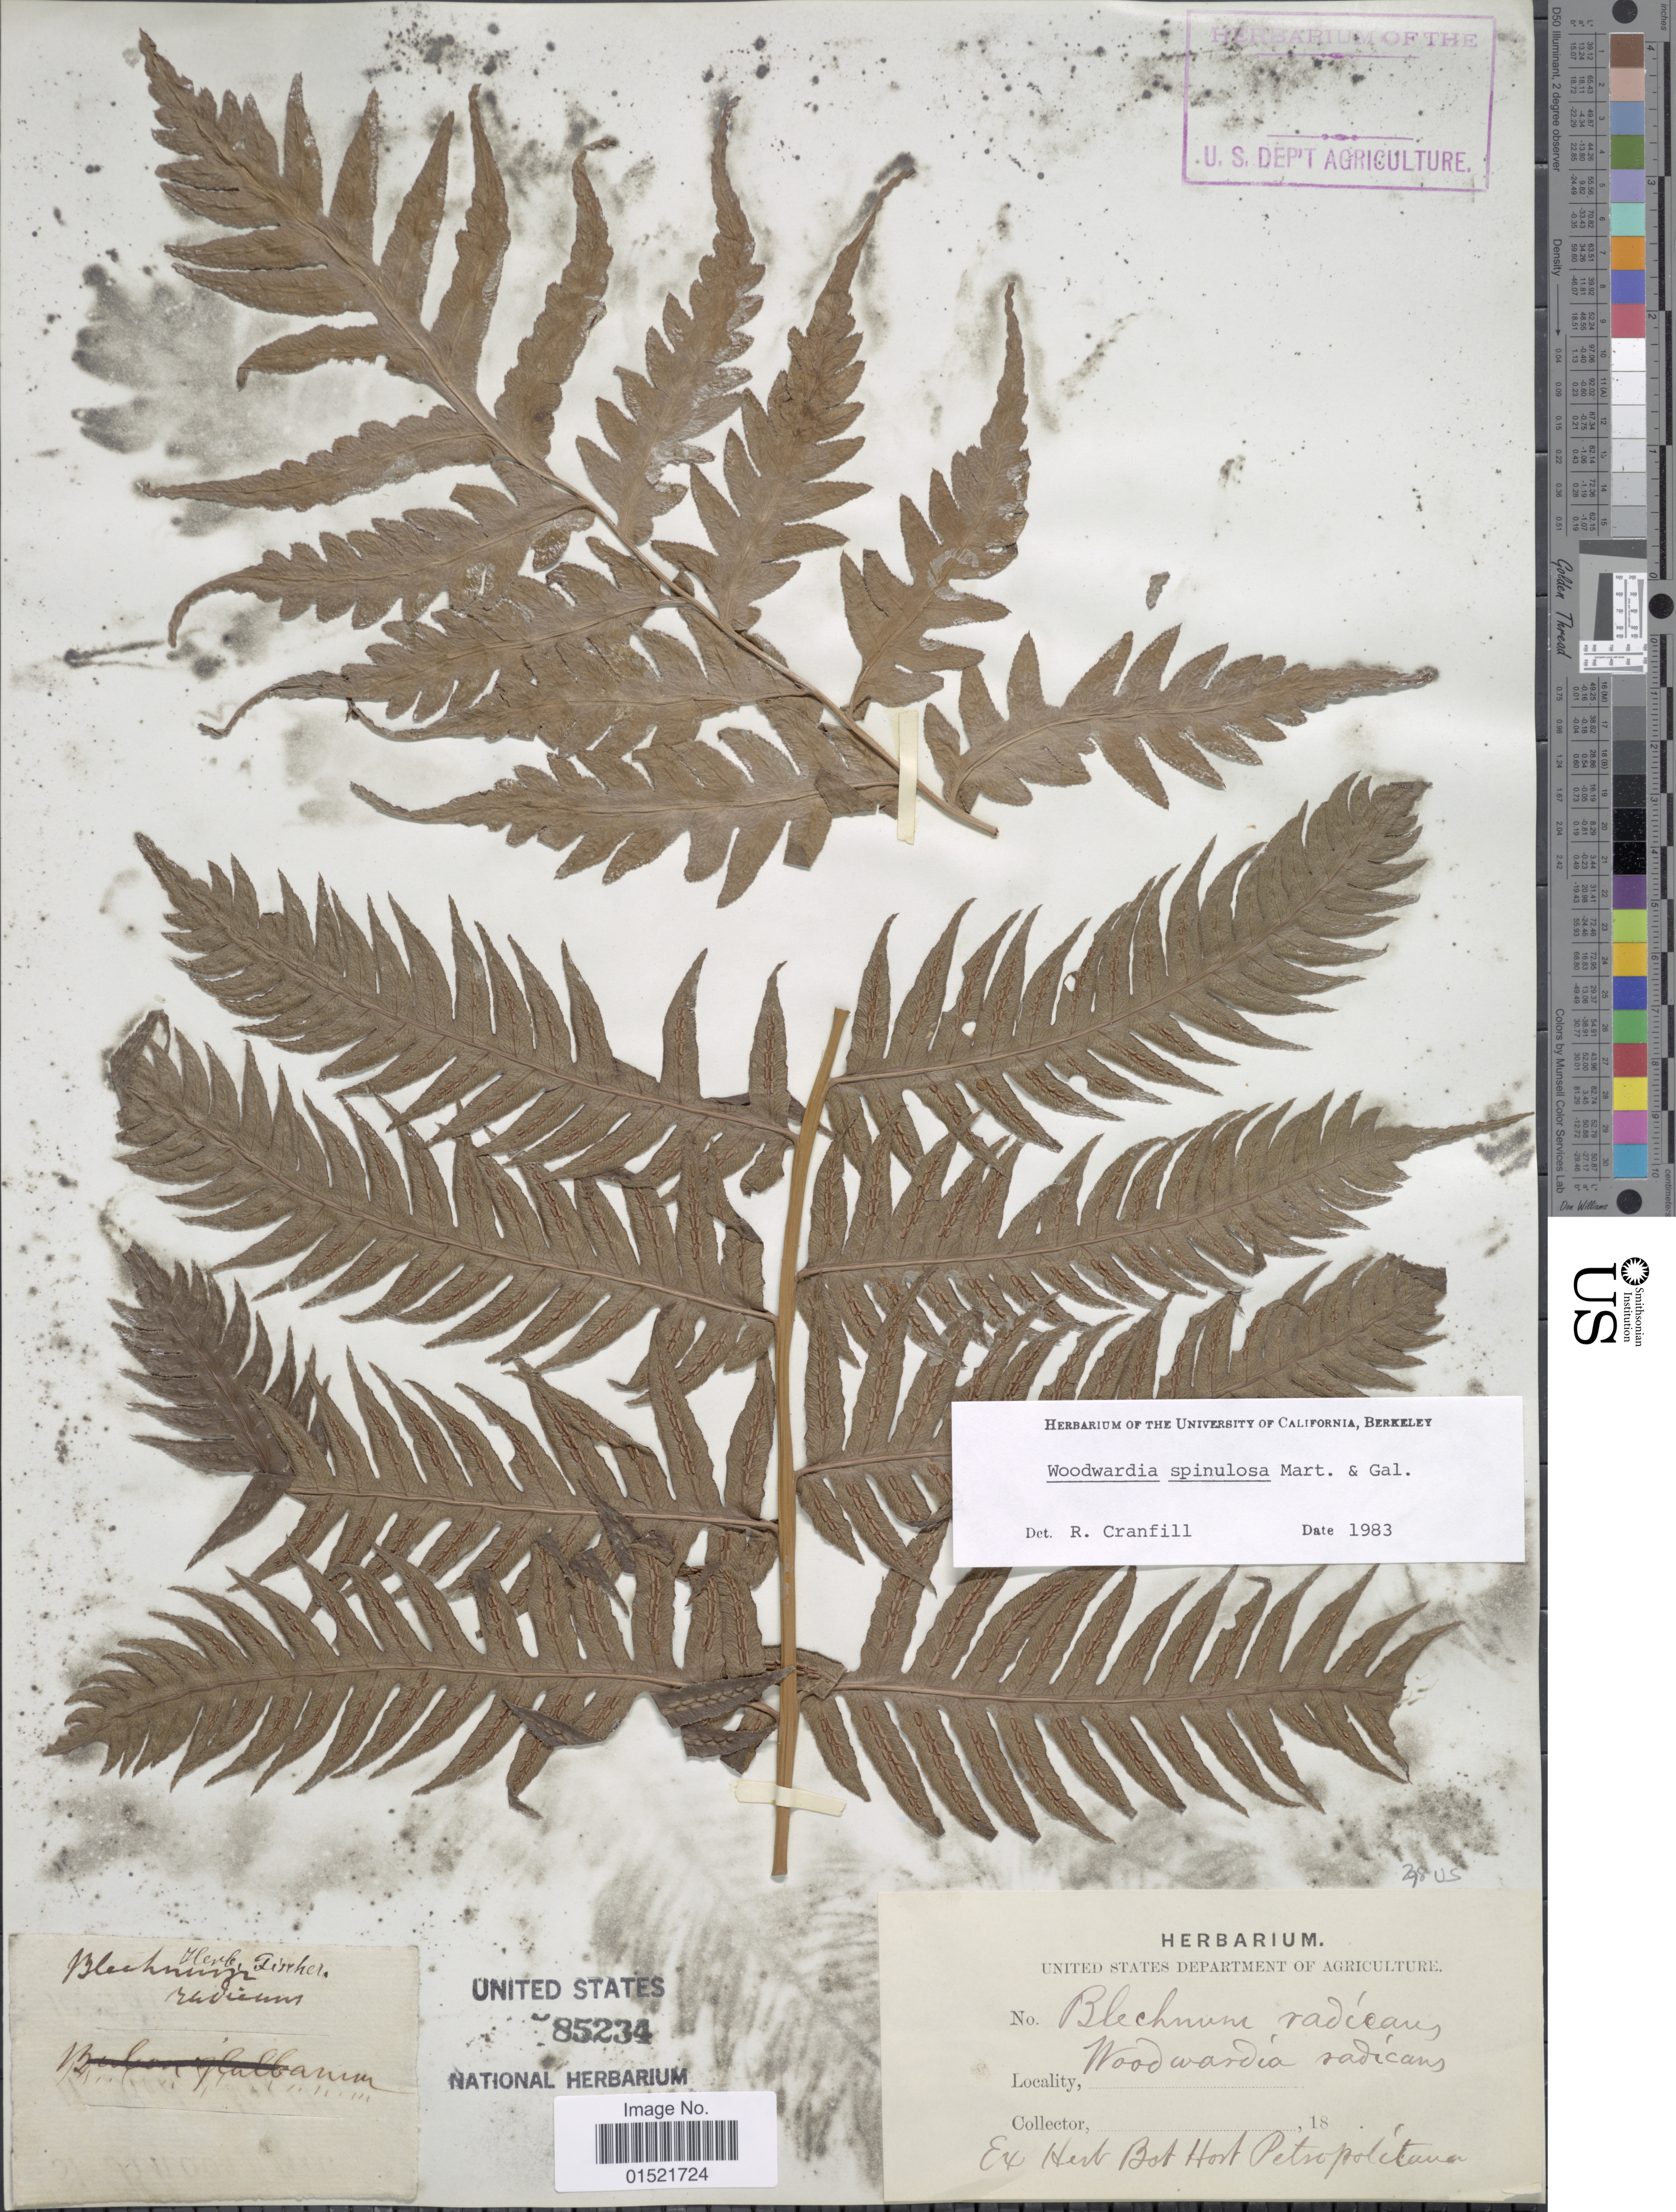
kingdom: Plantae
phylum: Tracheophyta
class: Polypodiopsida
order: Polypodiales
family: Blechnaceae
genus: Woodwardia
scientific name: Woodwardia spinulosa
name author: M. Martens & Galeotti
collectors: ex herb. Bot. Hort Petupolitana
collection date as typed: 18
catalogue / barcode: US 85234